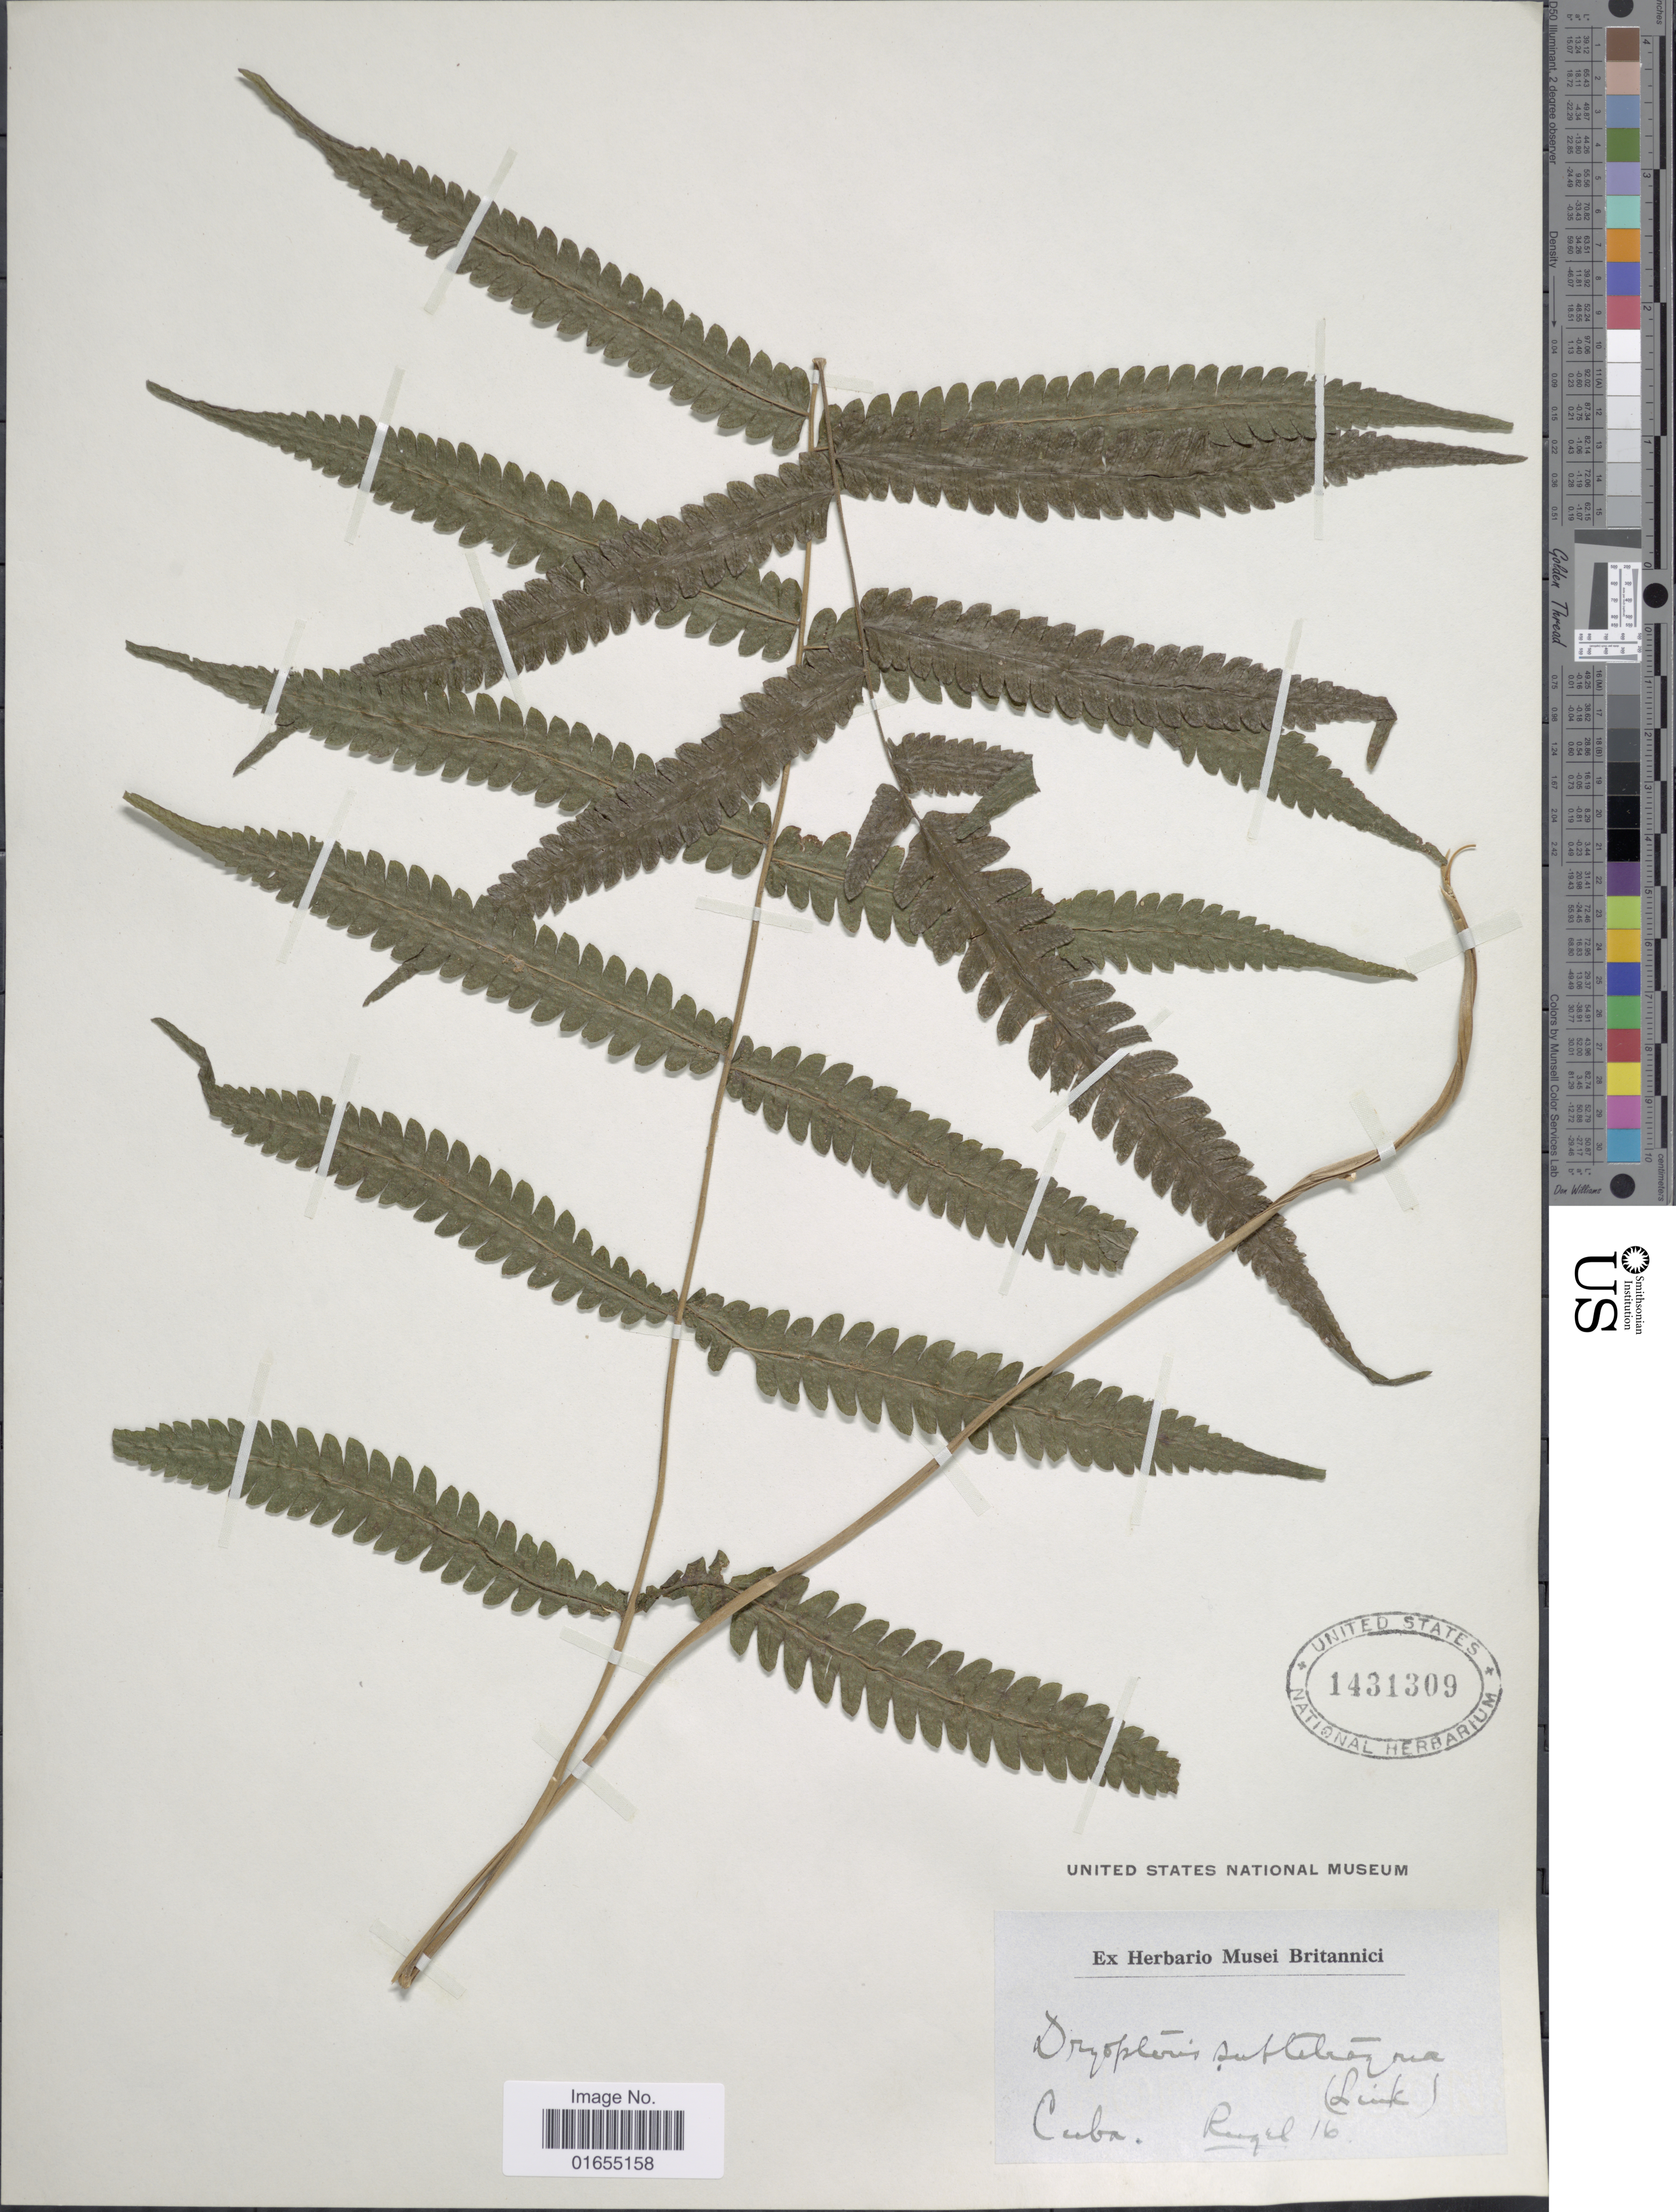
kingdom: Plantae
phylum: Tracheophyta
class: Polypodiopsida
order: Polypodiales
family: Thelypteridaceae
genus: Goniopteris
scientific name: Goniopteris subtetragona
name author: (Link) Vareschi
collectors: Rugel, --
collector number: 16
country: Cuba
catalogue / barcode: US 1431309